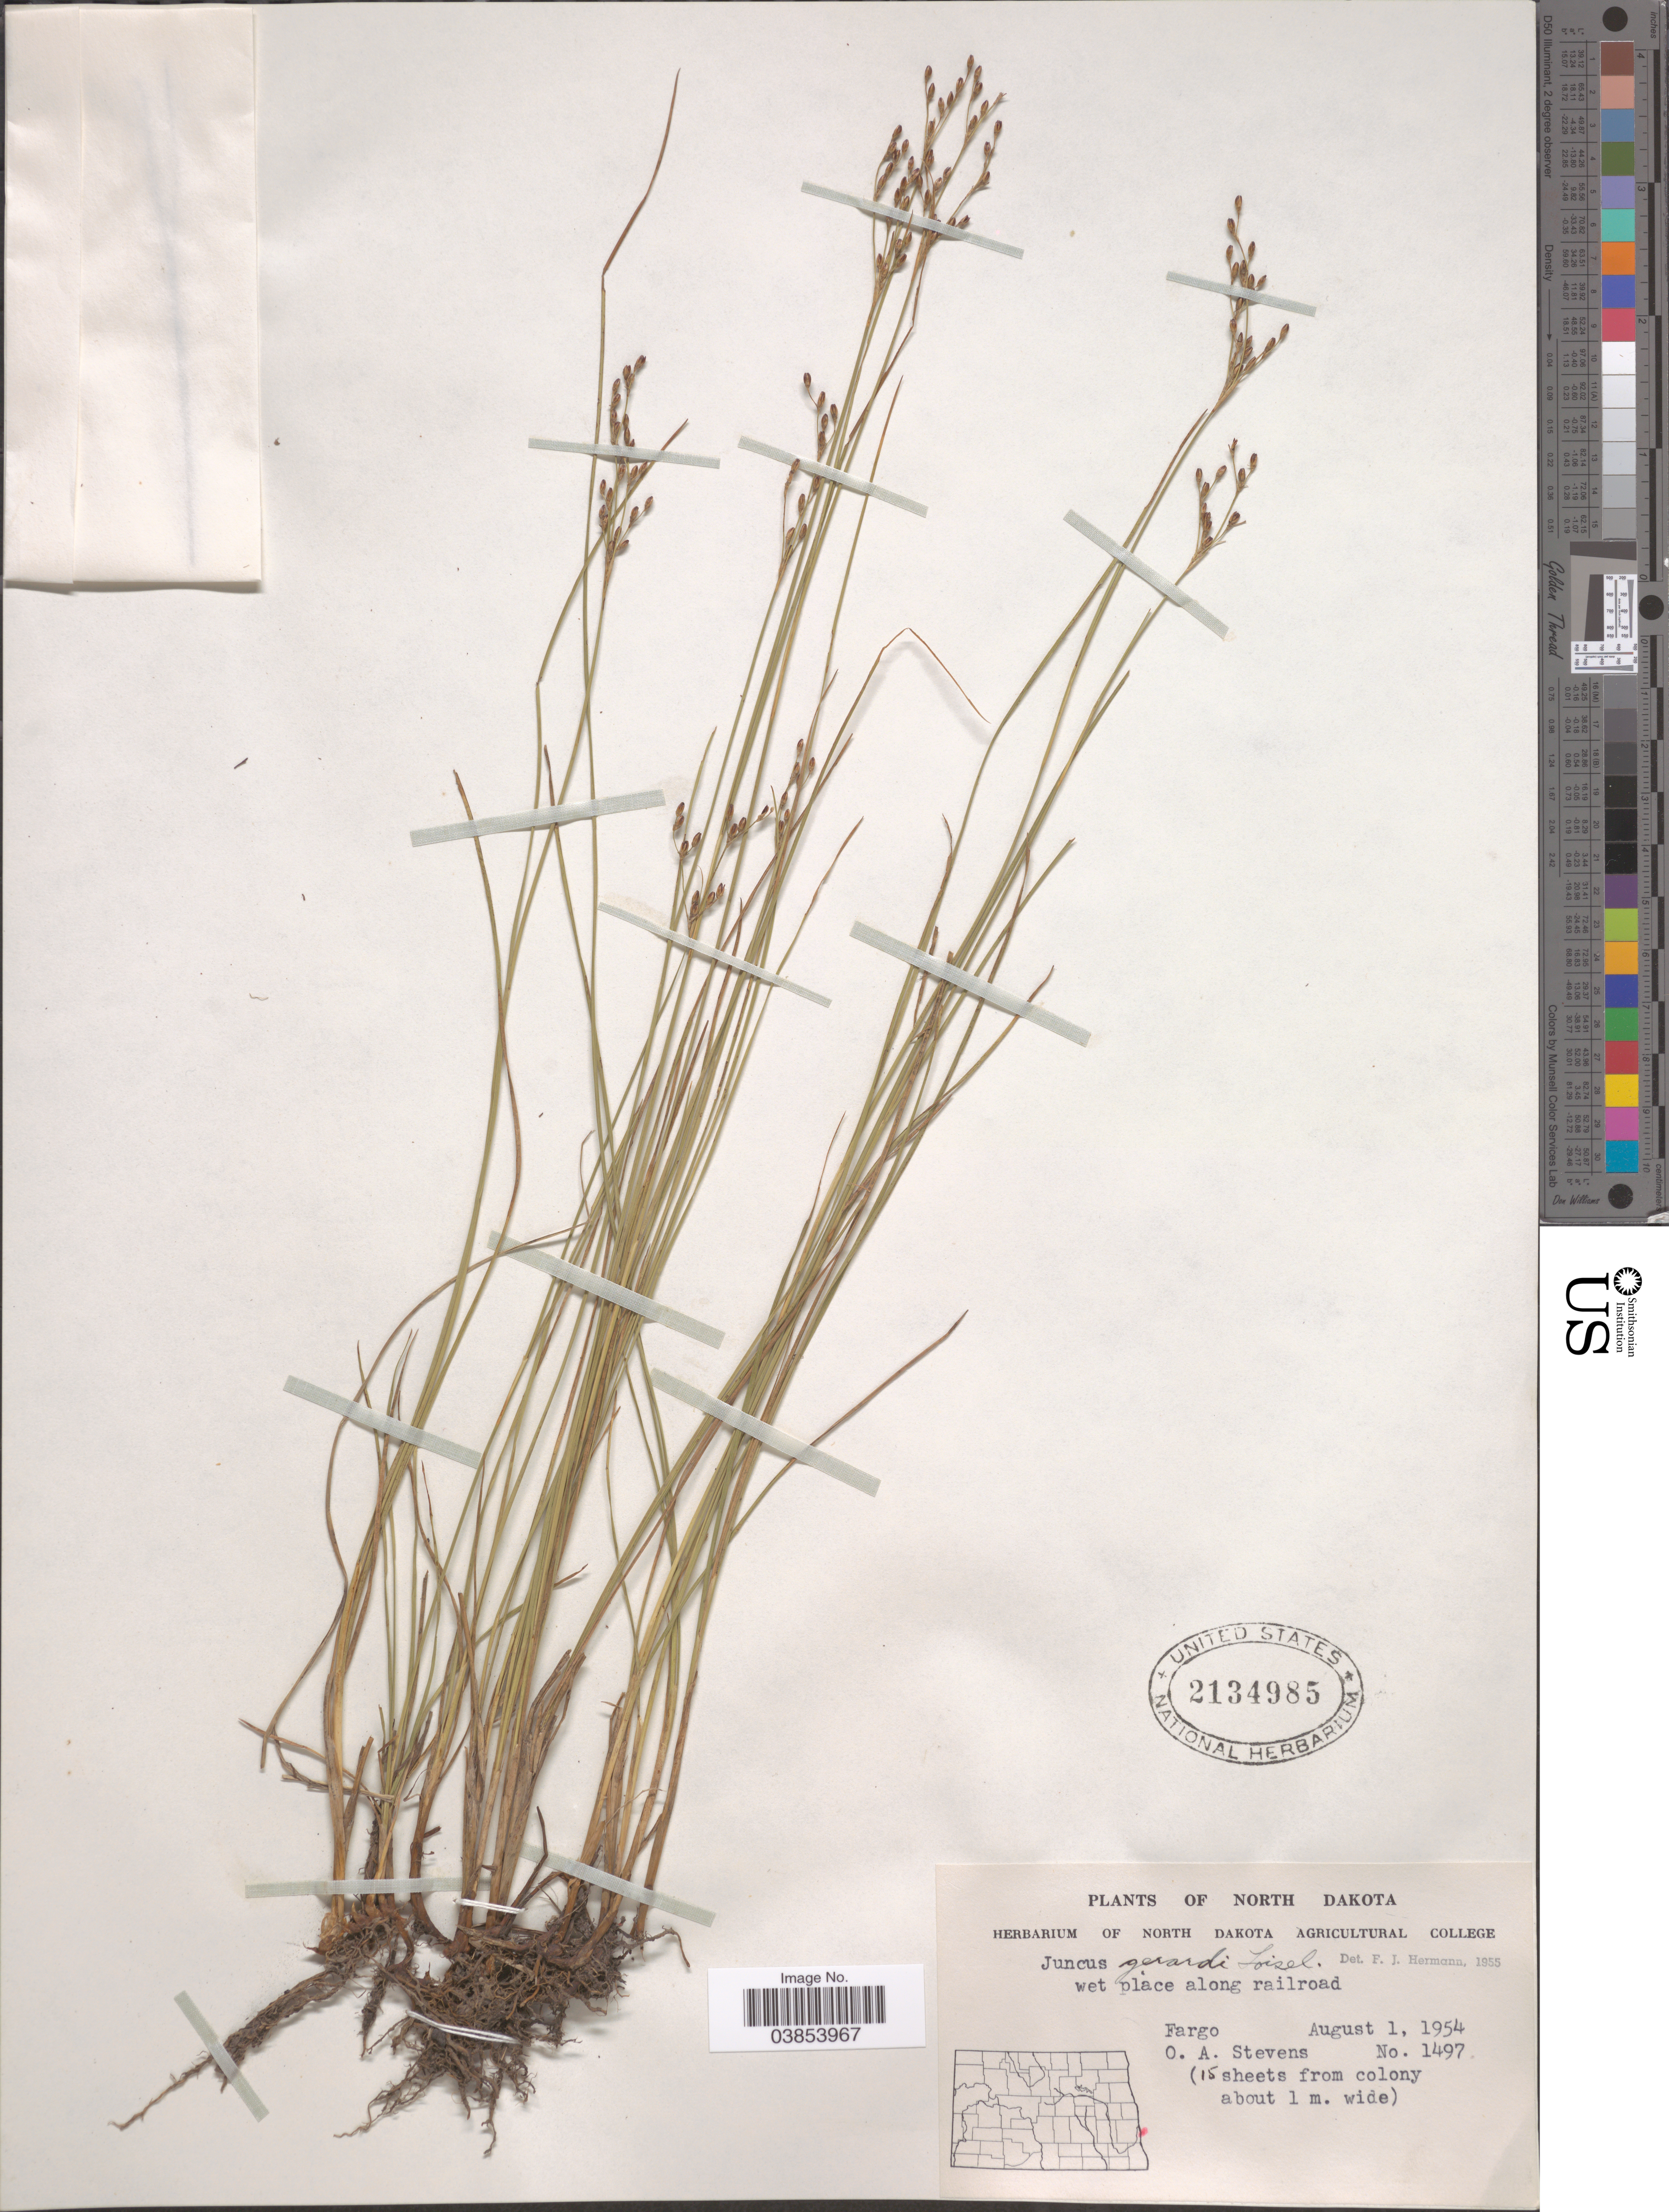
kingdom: Plantae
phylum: Tracheophyta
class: Liliopsida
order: Poales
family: Juncaceae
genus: Juncus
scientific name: Juncus gerardi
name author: Loisel.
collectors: O. A. Stevens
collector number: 1497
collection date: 1954-08-01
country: United States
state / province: North Dakota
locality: Along railroad Fargo.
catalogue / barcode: US 2134985